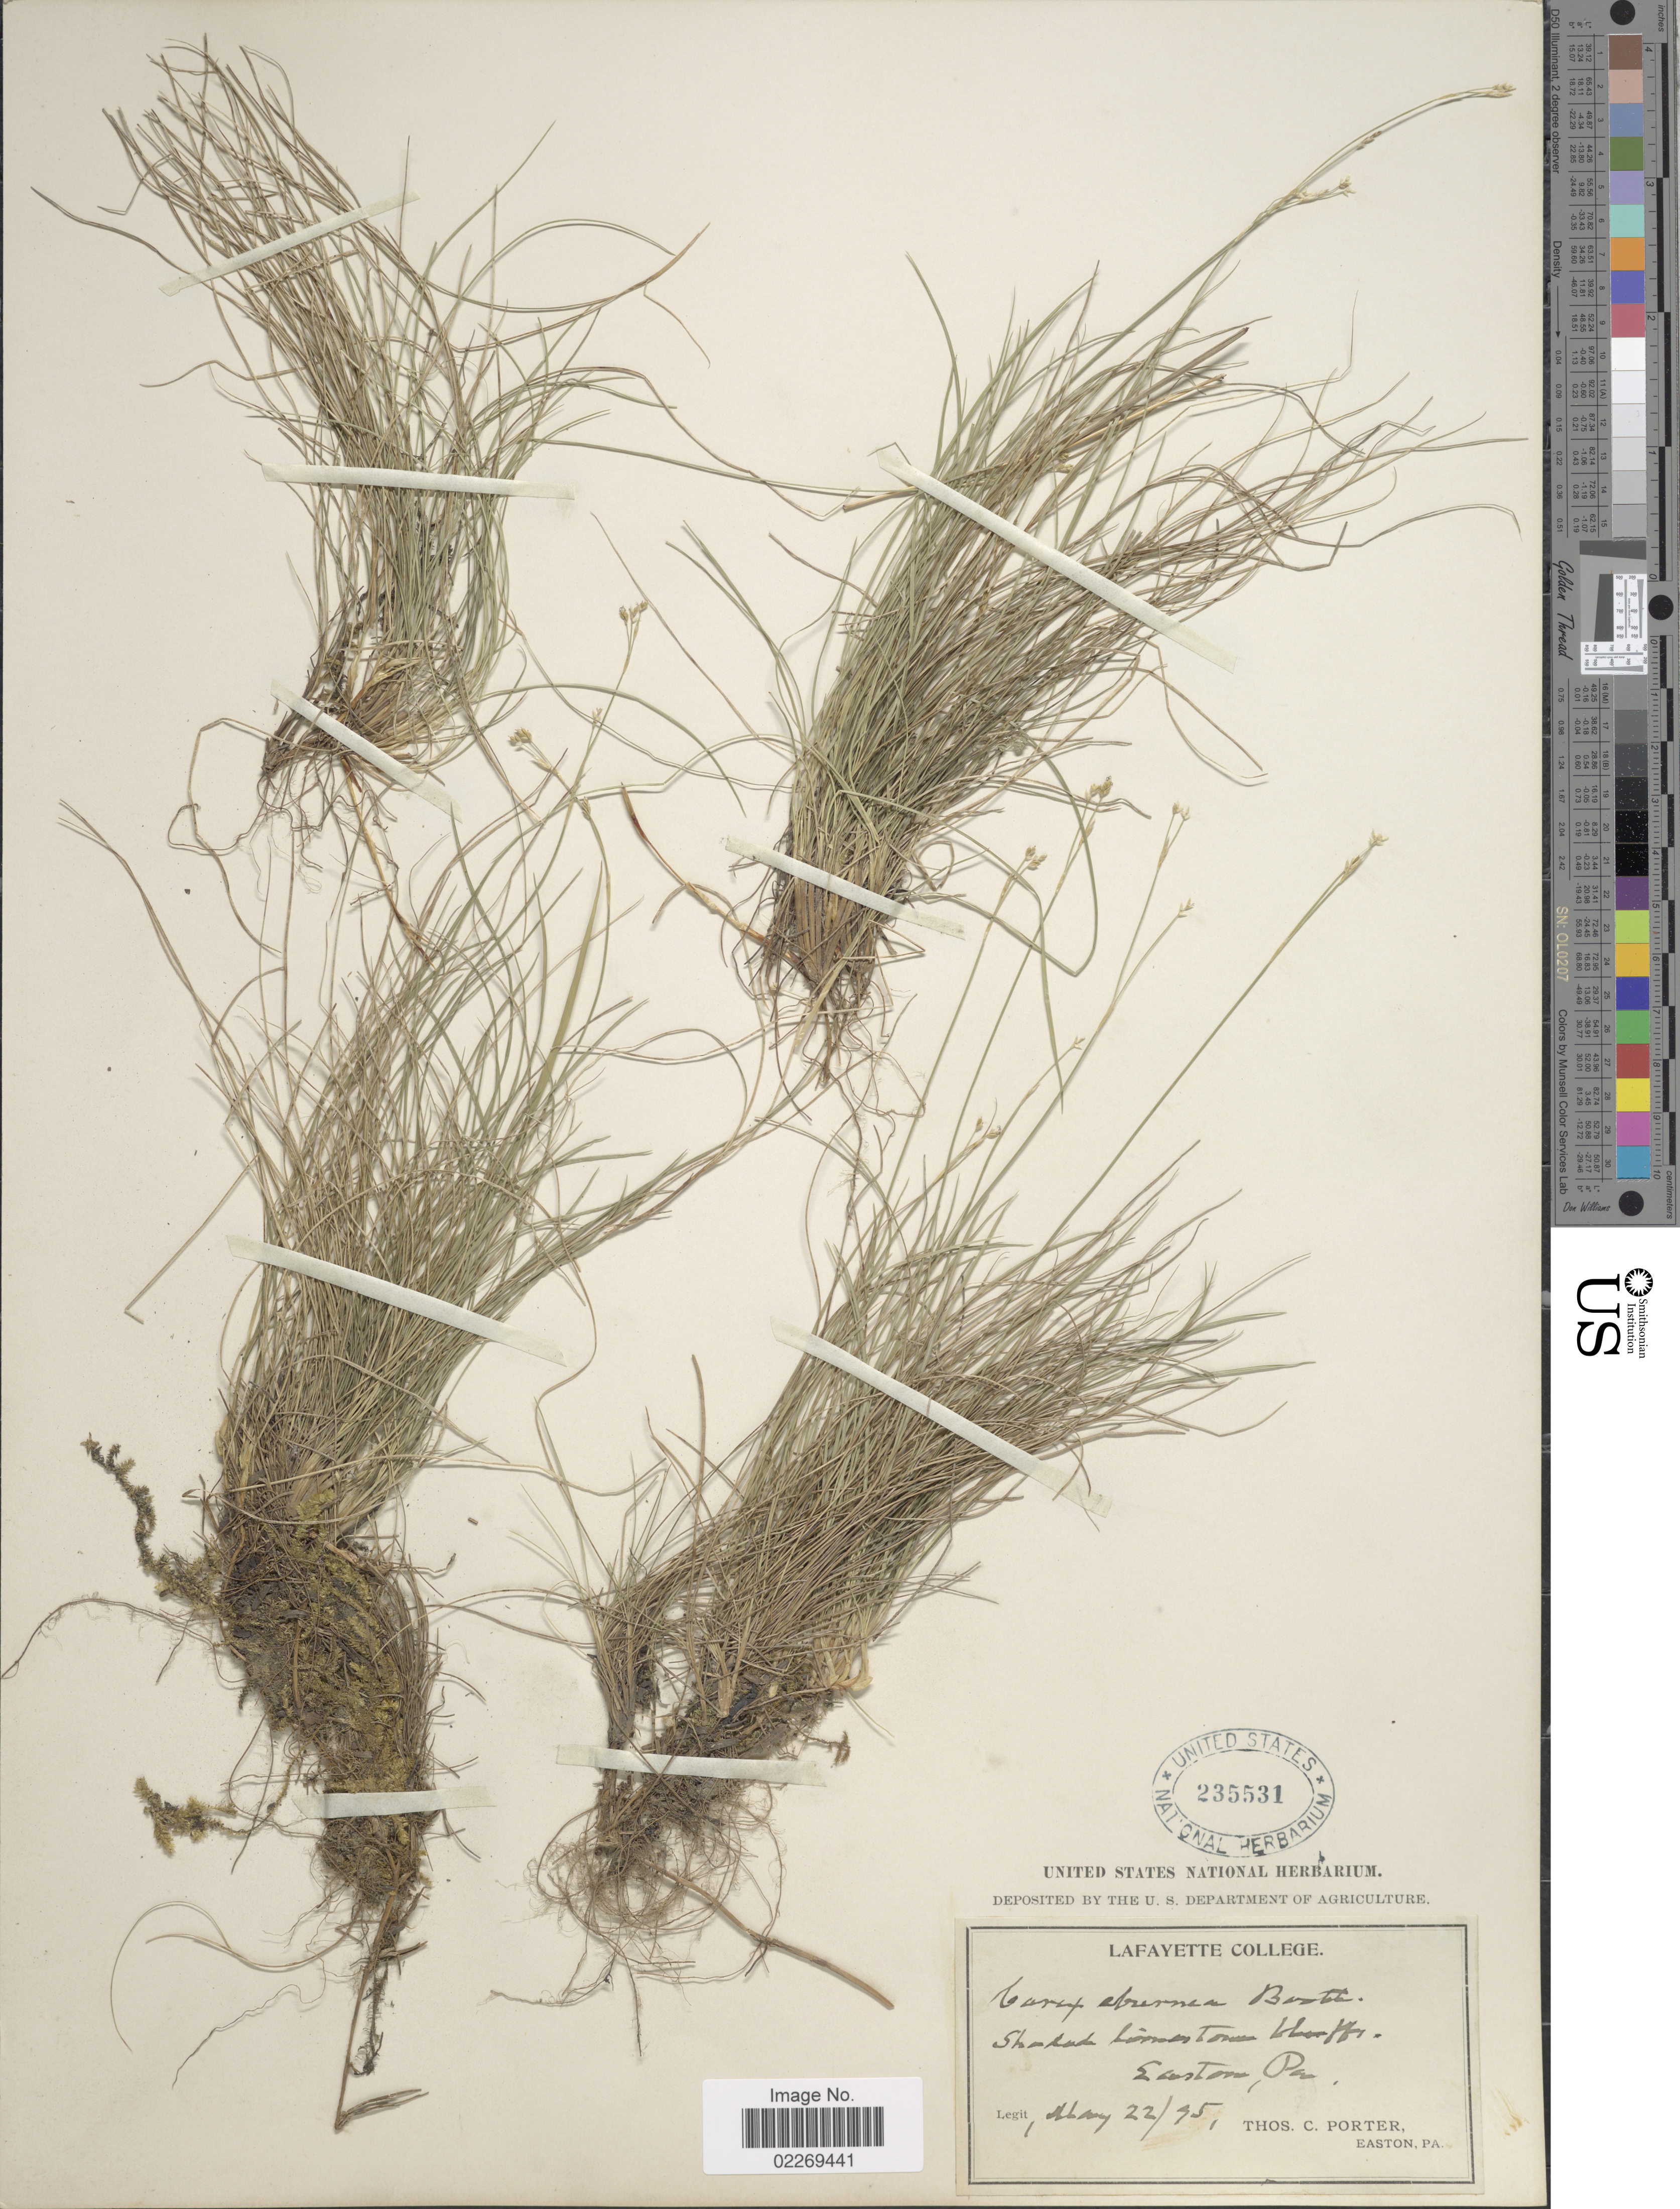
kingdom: Plantae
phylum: Tracheophyta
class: Liliopsida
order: Poales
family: Cyperaceae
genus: Carex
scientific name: Carex eburnea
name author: Boott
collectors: T. Porter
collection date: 1895-05-22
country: United States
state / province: Pennsylvania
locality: Shores, limestone bluffs, Easton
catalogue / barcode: US 235531